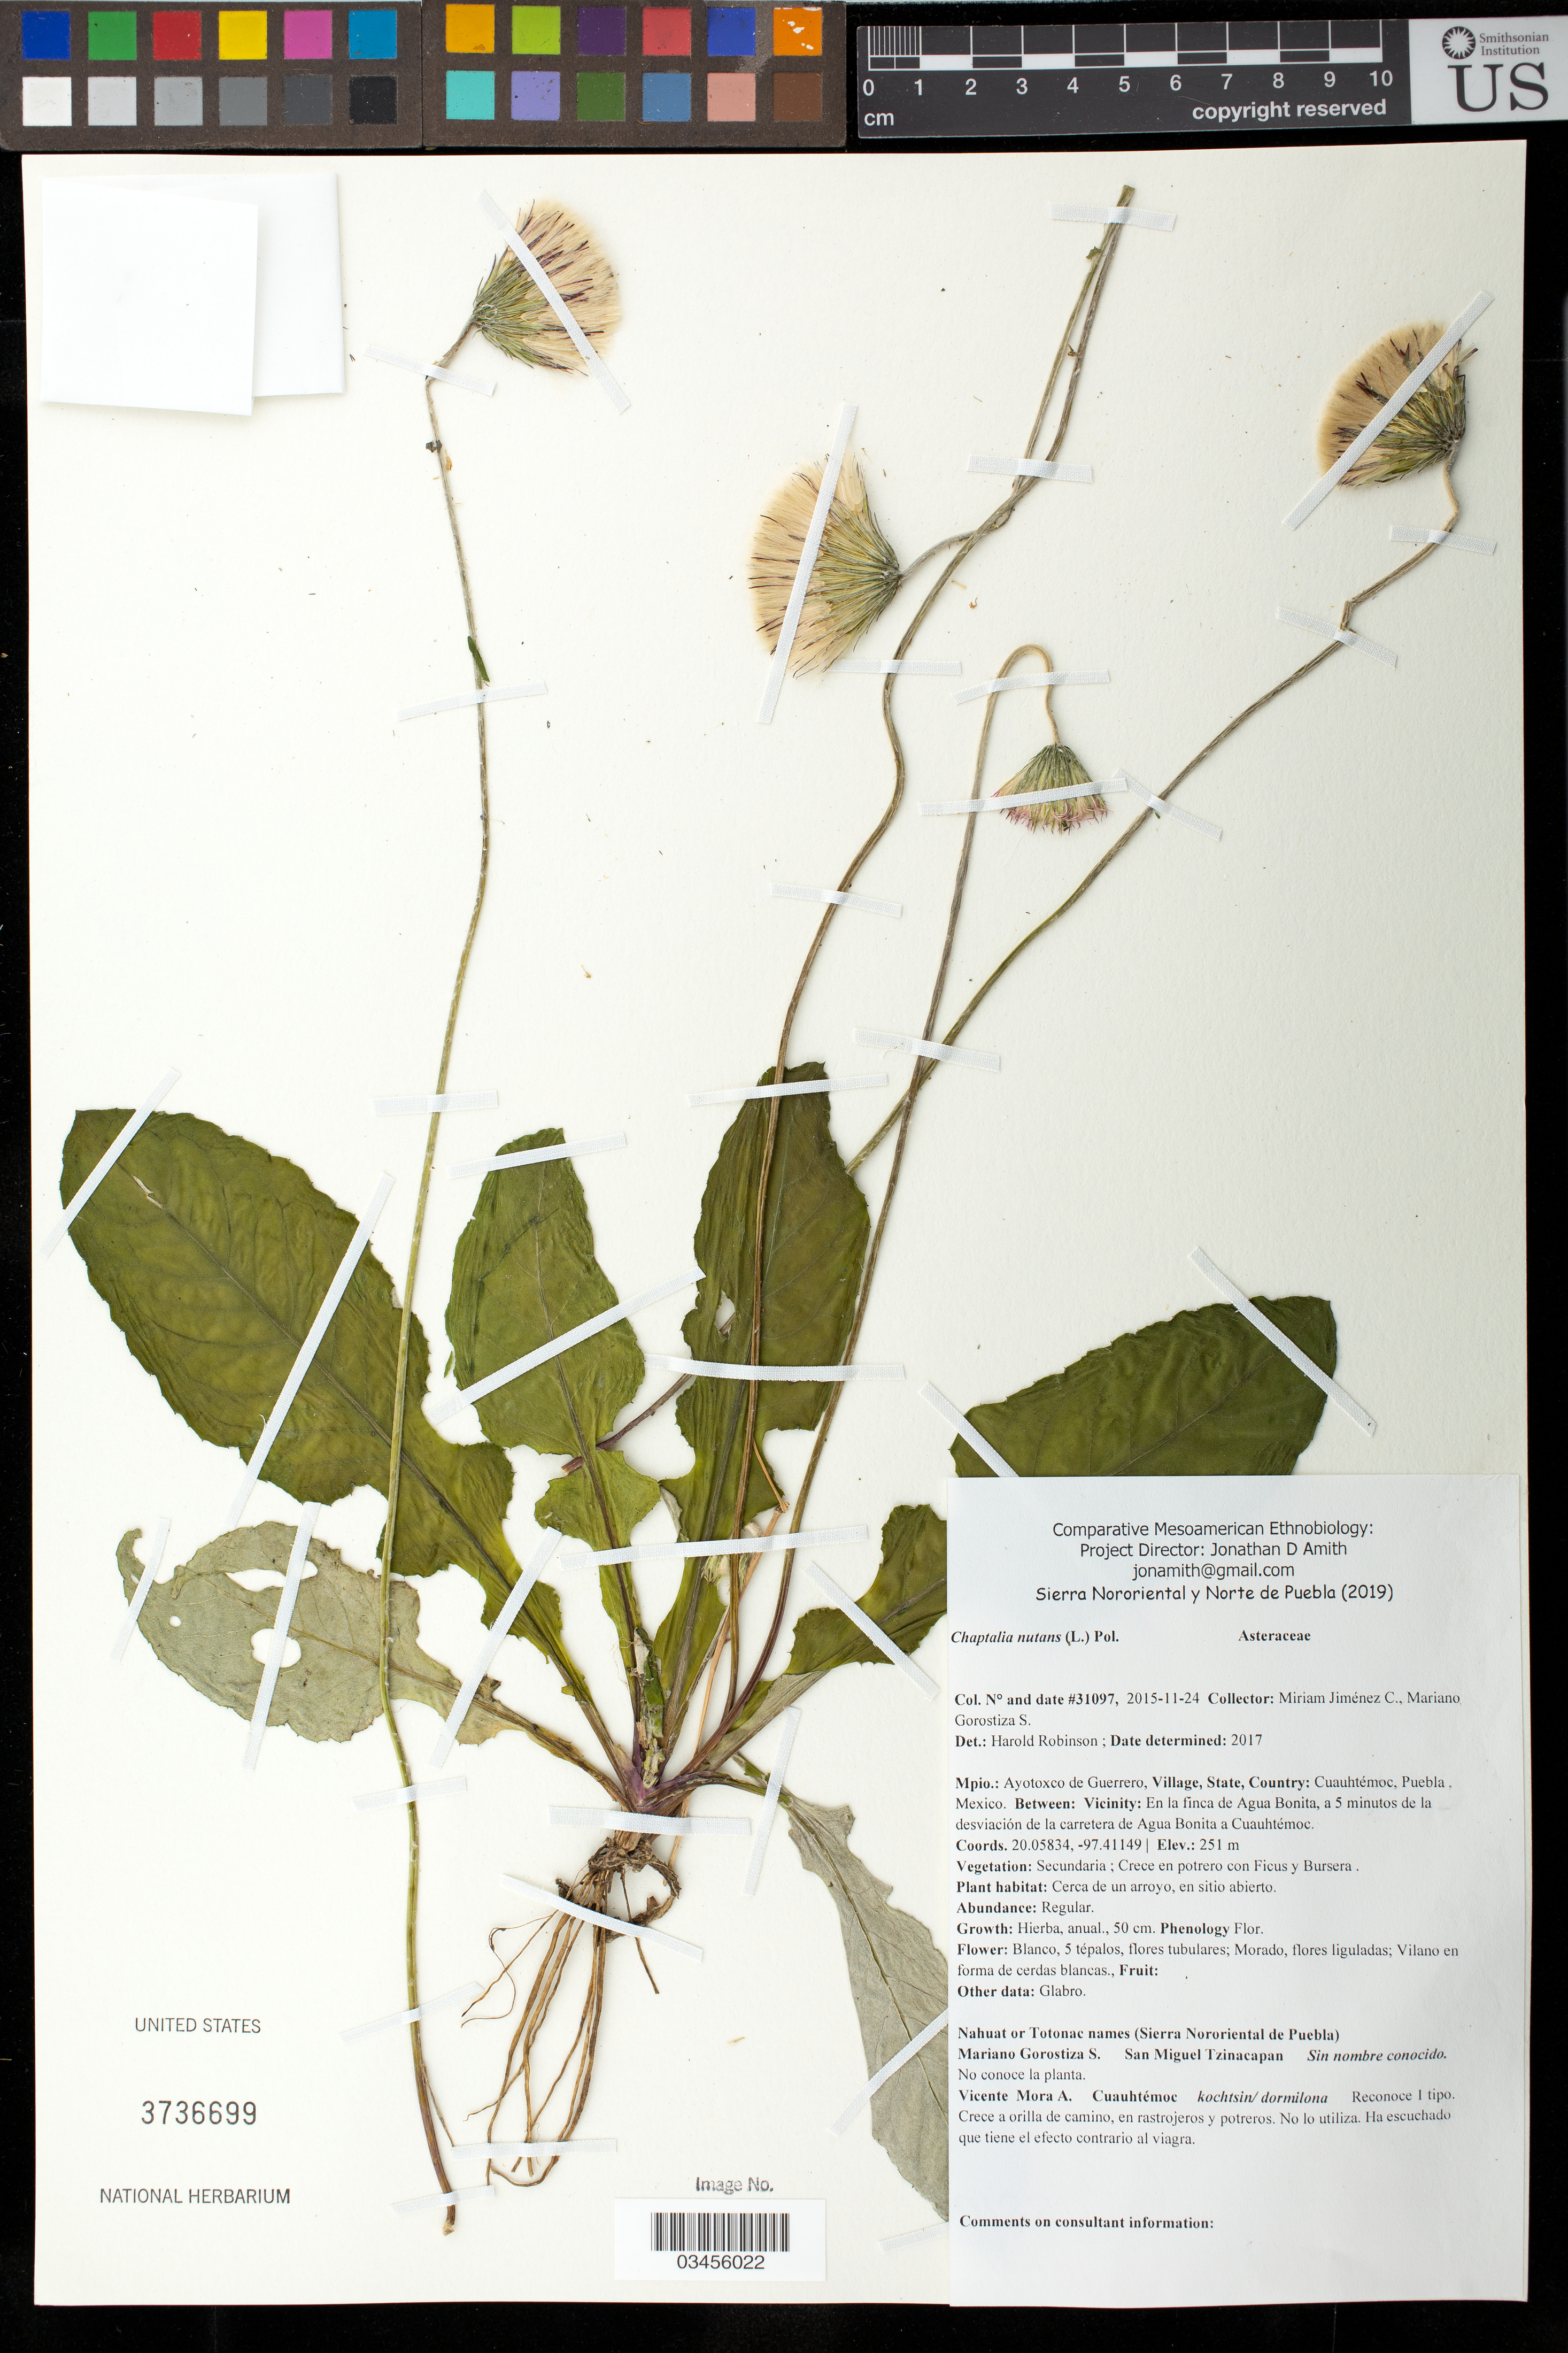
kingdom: Plantae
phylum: Tracheophyta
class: Magnoliopsida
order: Asterales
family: Asteraceae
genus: Chaptalia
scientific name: Chaptalia nutans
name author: (L.) Pol.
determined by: Robinson, Harold E., (US)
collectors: M. Jiménez Chimil & M. Gorostiza S.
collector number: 31097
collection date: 2015-11-24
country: México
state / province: Puebla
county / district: Ayotoxco de Guerrero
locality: PUEBLO: Cuauhtémoc; LOCALIDAD EXACTA: En la finca de Agua Bonita, a 5 minutos de la desviación de la carretera de Agua Bonita a Cuauhtémoc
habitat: Potrero con Ficus y Bursera | Cerca de un arroyo, en sitio abierto.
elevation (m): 251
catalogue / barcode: US 3736699